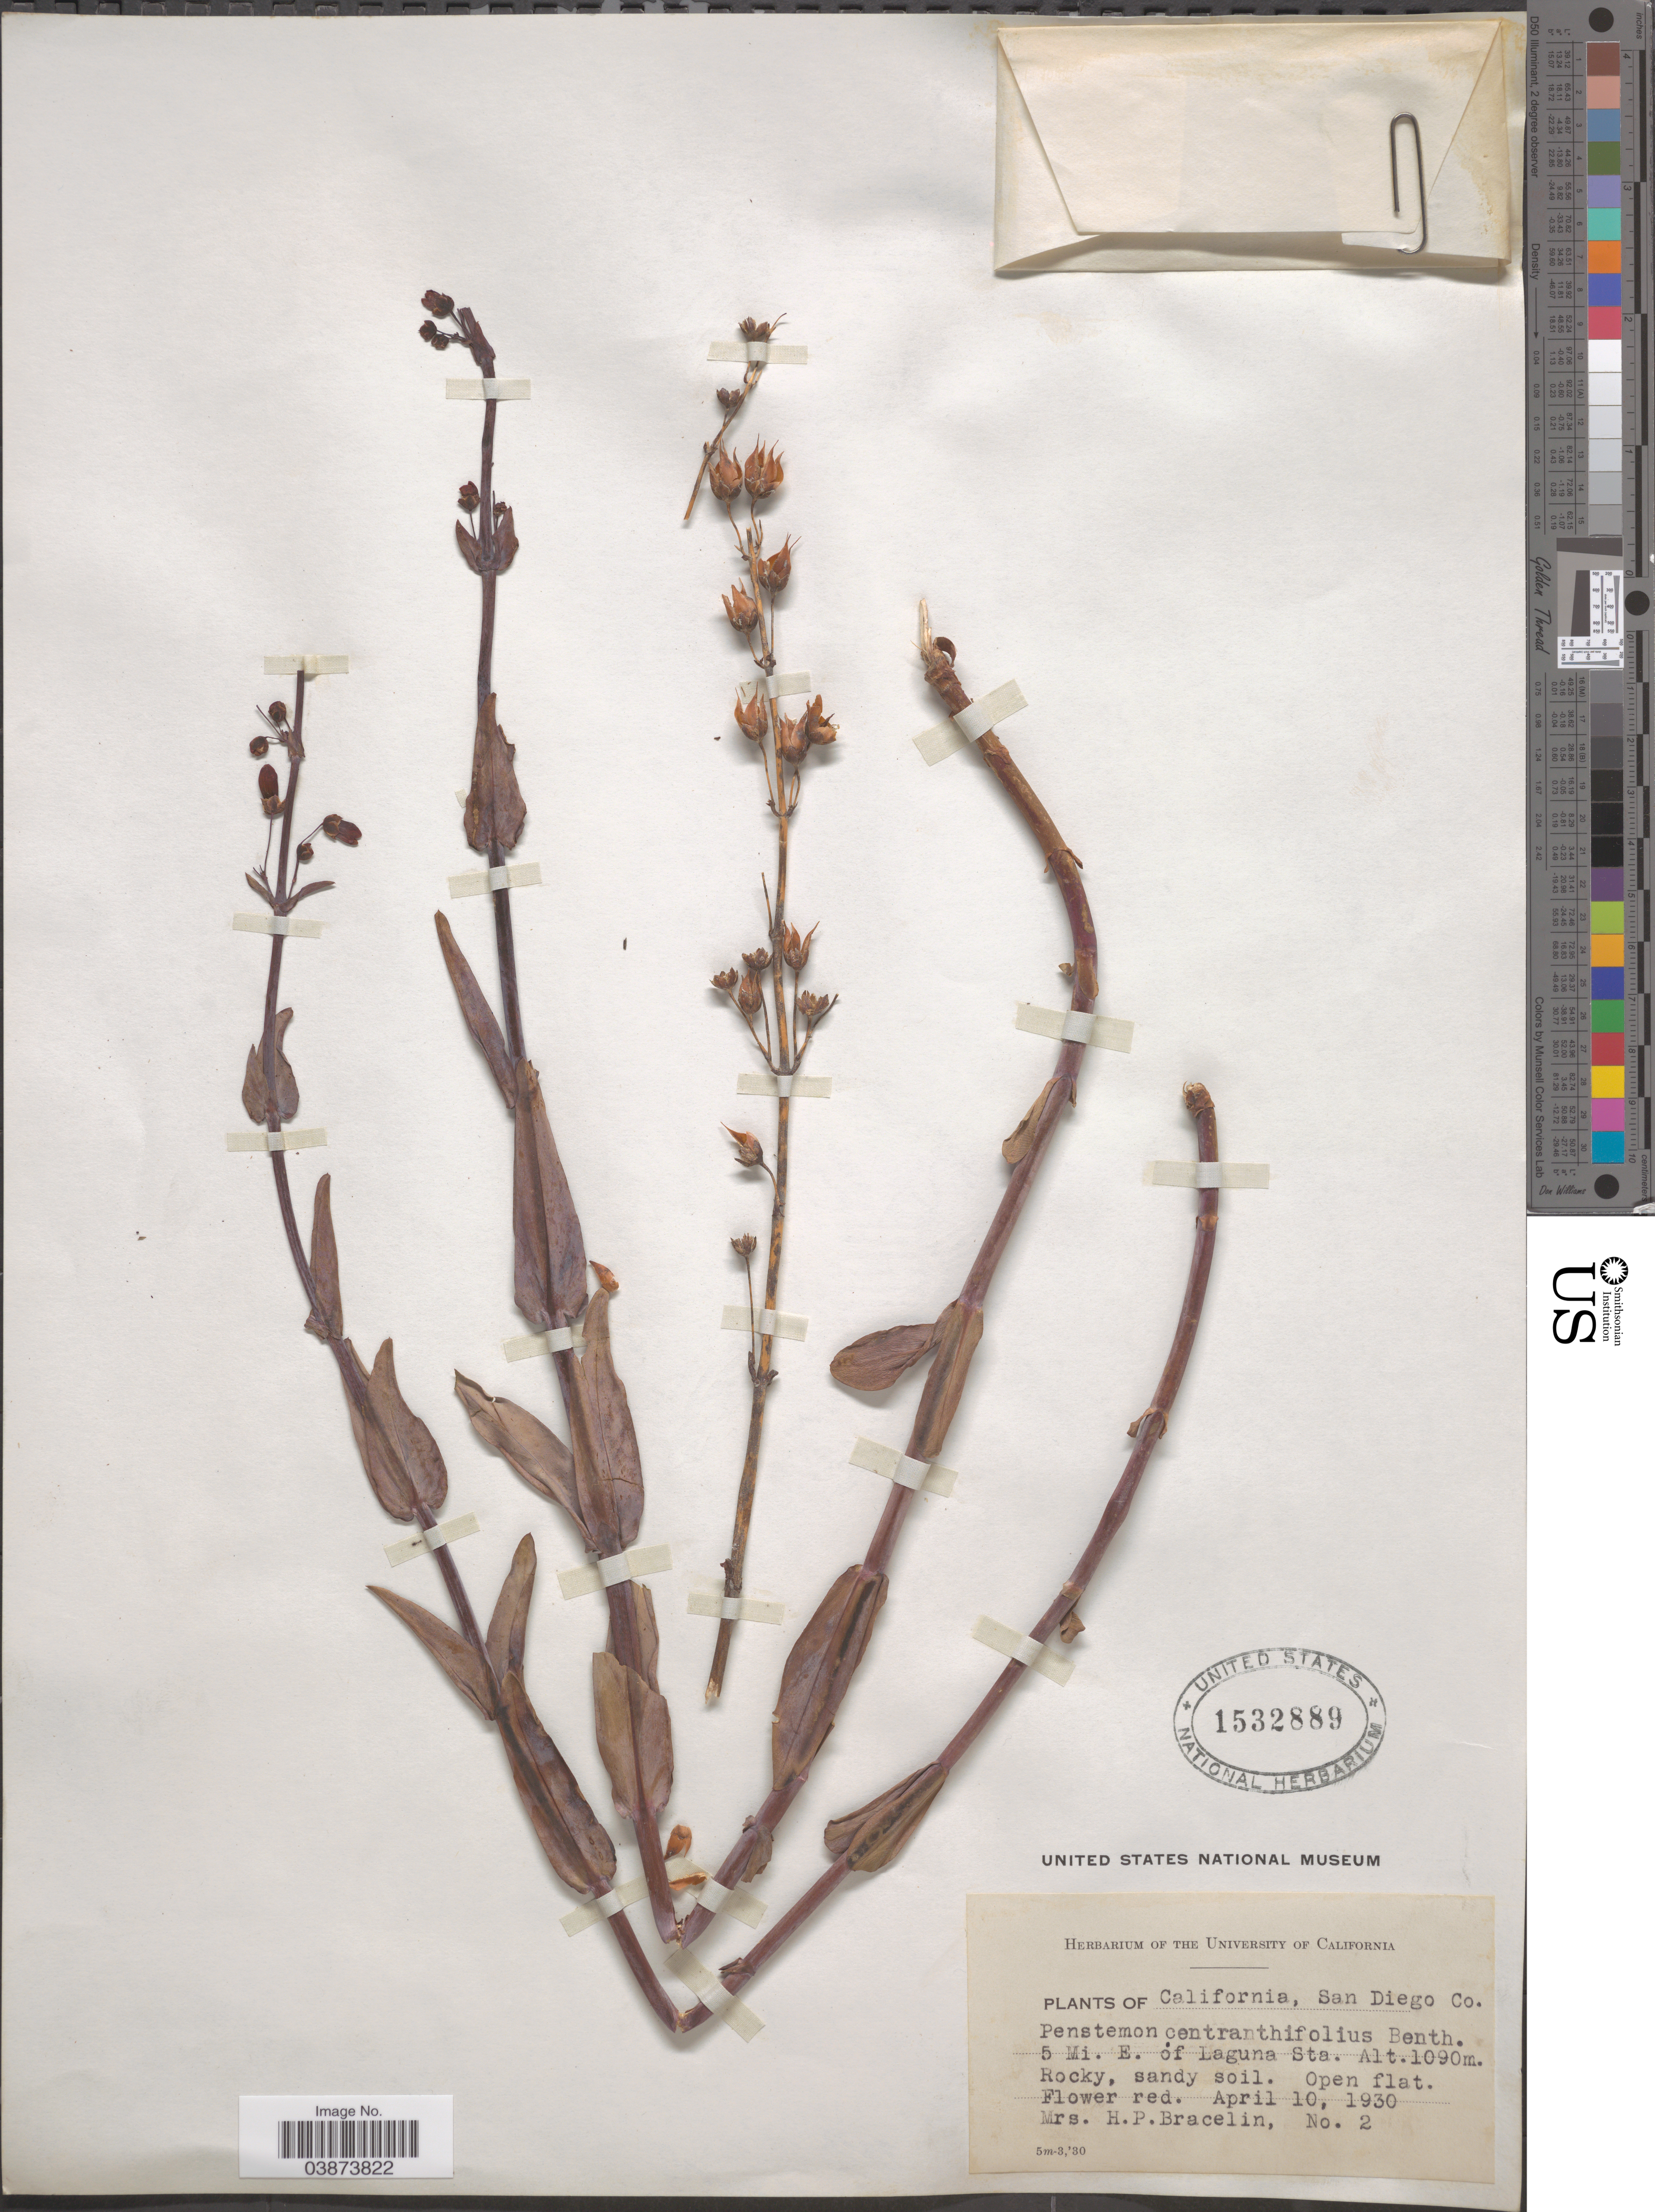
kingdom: Plantae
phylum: Tracheophyta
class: Magnoliopsida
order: Lamiales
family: Plantaginaceae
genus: Penstemon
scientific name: Penstemon centranthifolius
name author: Benth.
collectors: H. Bracelin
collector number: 2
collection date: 1930-04-10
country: United States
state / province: California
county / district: San Diego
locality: San Diego Co. 5 Mi. E. of Laguna Sta.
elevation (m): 1090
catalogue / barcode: US 1532889